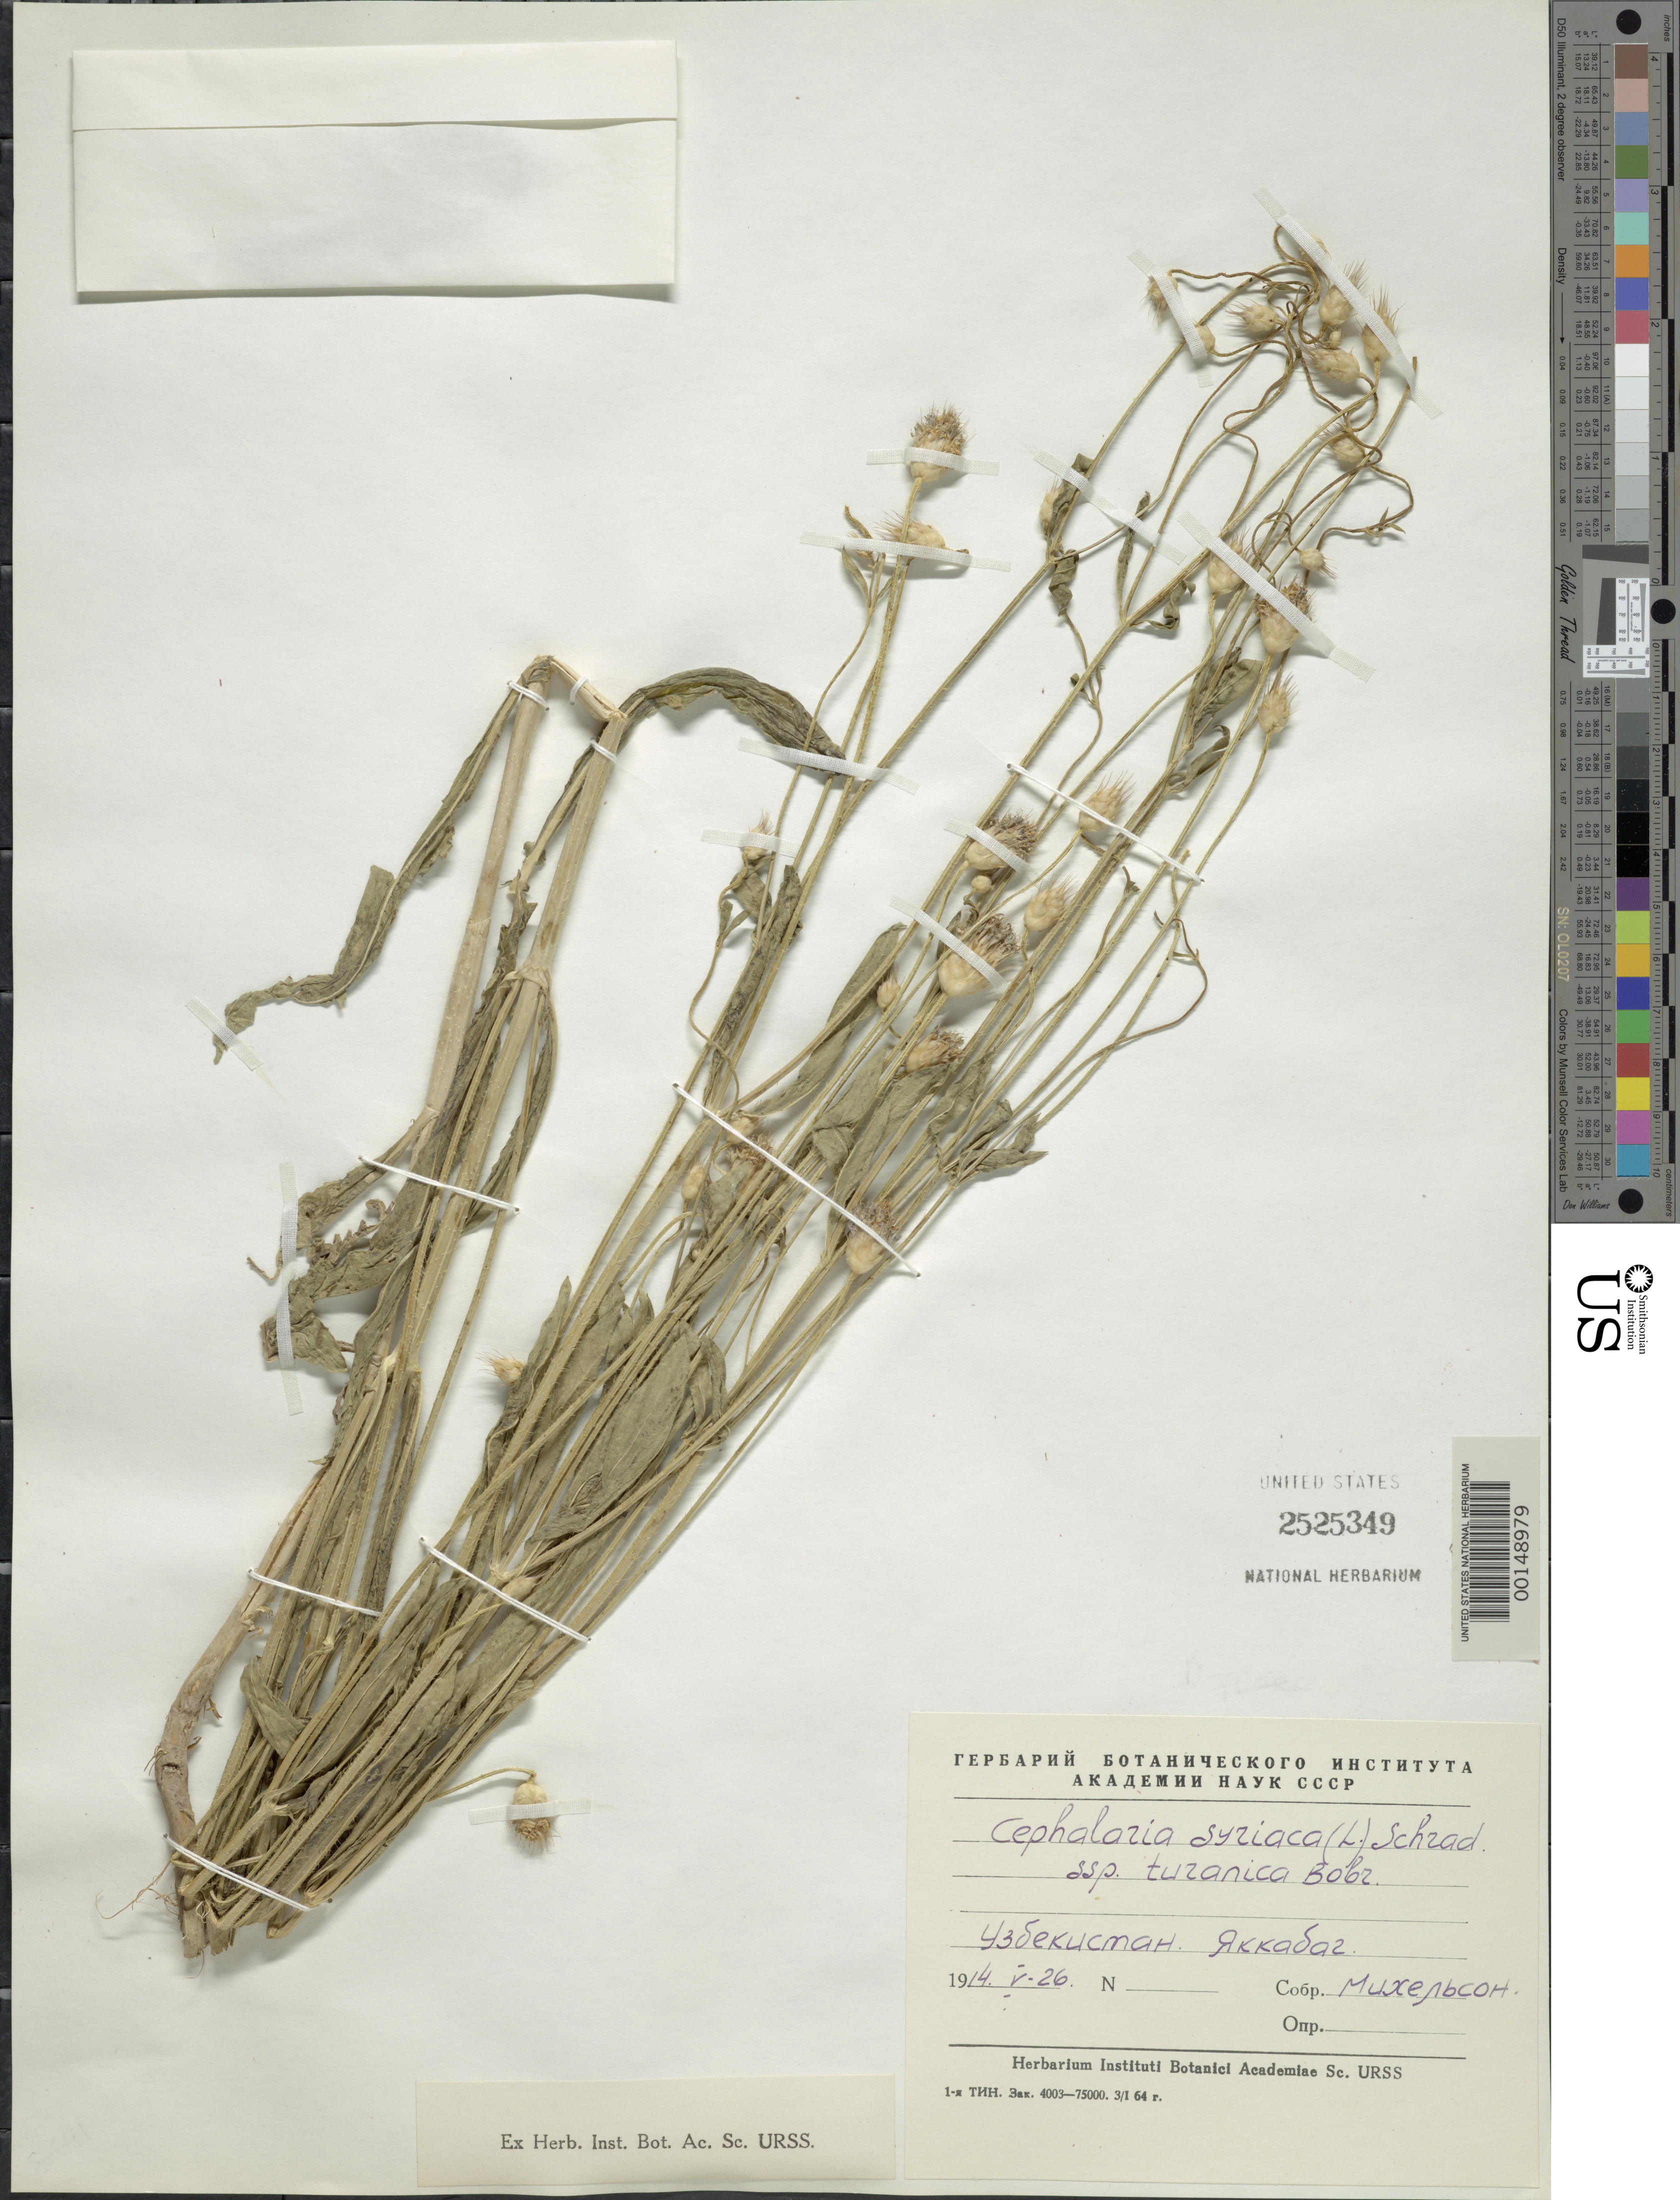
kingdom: Plantae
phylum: Tracheophyta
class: Magnoliopsida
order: Dipsacales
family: Caprifoliaceae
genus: Cephalaria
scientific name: Cephalaria syriaca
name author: Schrad.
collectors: -. Muxerbcoh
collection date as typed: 26 May 1914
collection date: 1914-05-26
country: Uzbekistan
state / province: Qashqadaryo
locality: Yedkucmah, Rkkadaz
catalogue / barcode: US 2525349